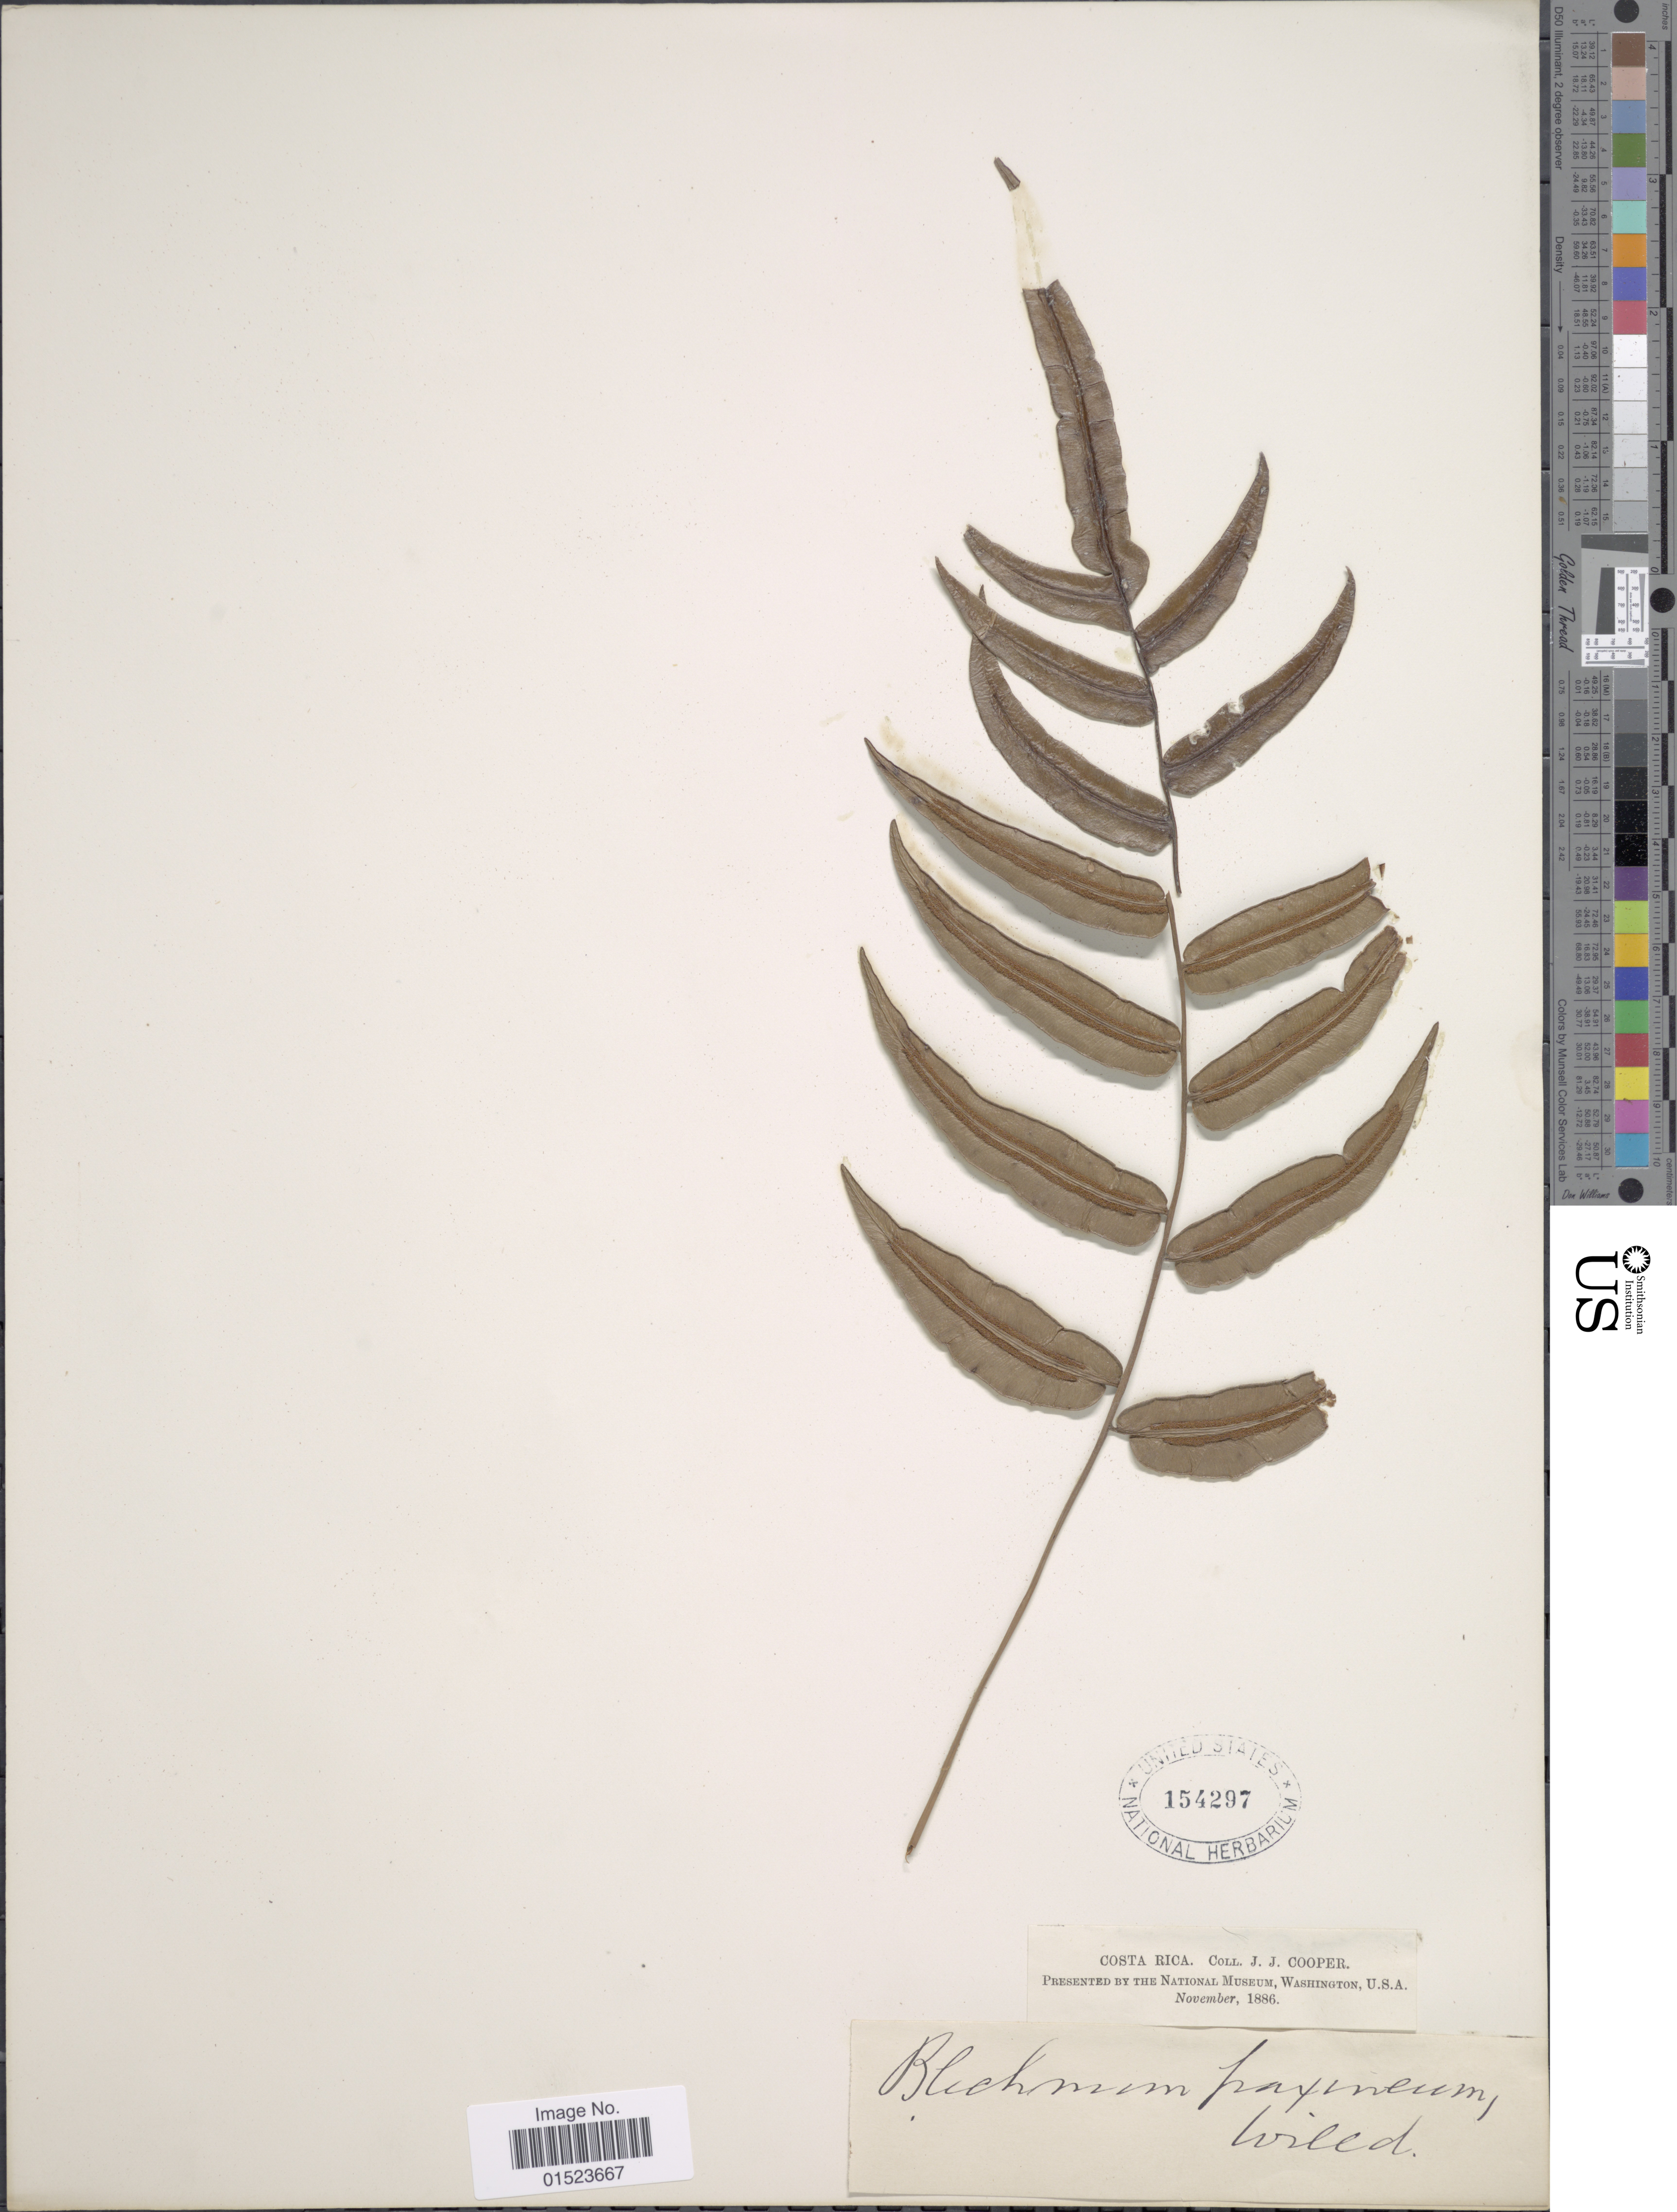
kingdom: Plantae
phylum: Tracheophyta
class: Polypodiopsida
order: Polypodiales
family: Blechnaceae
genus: Blechnum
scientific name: Blechnum caudatum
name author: Cav.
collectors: J. J. Cooper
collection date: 1886-11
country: Costa Rica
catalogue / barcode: US 154297